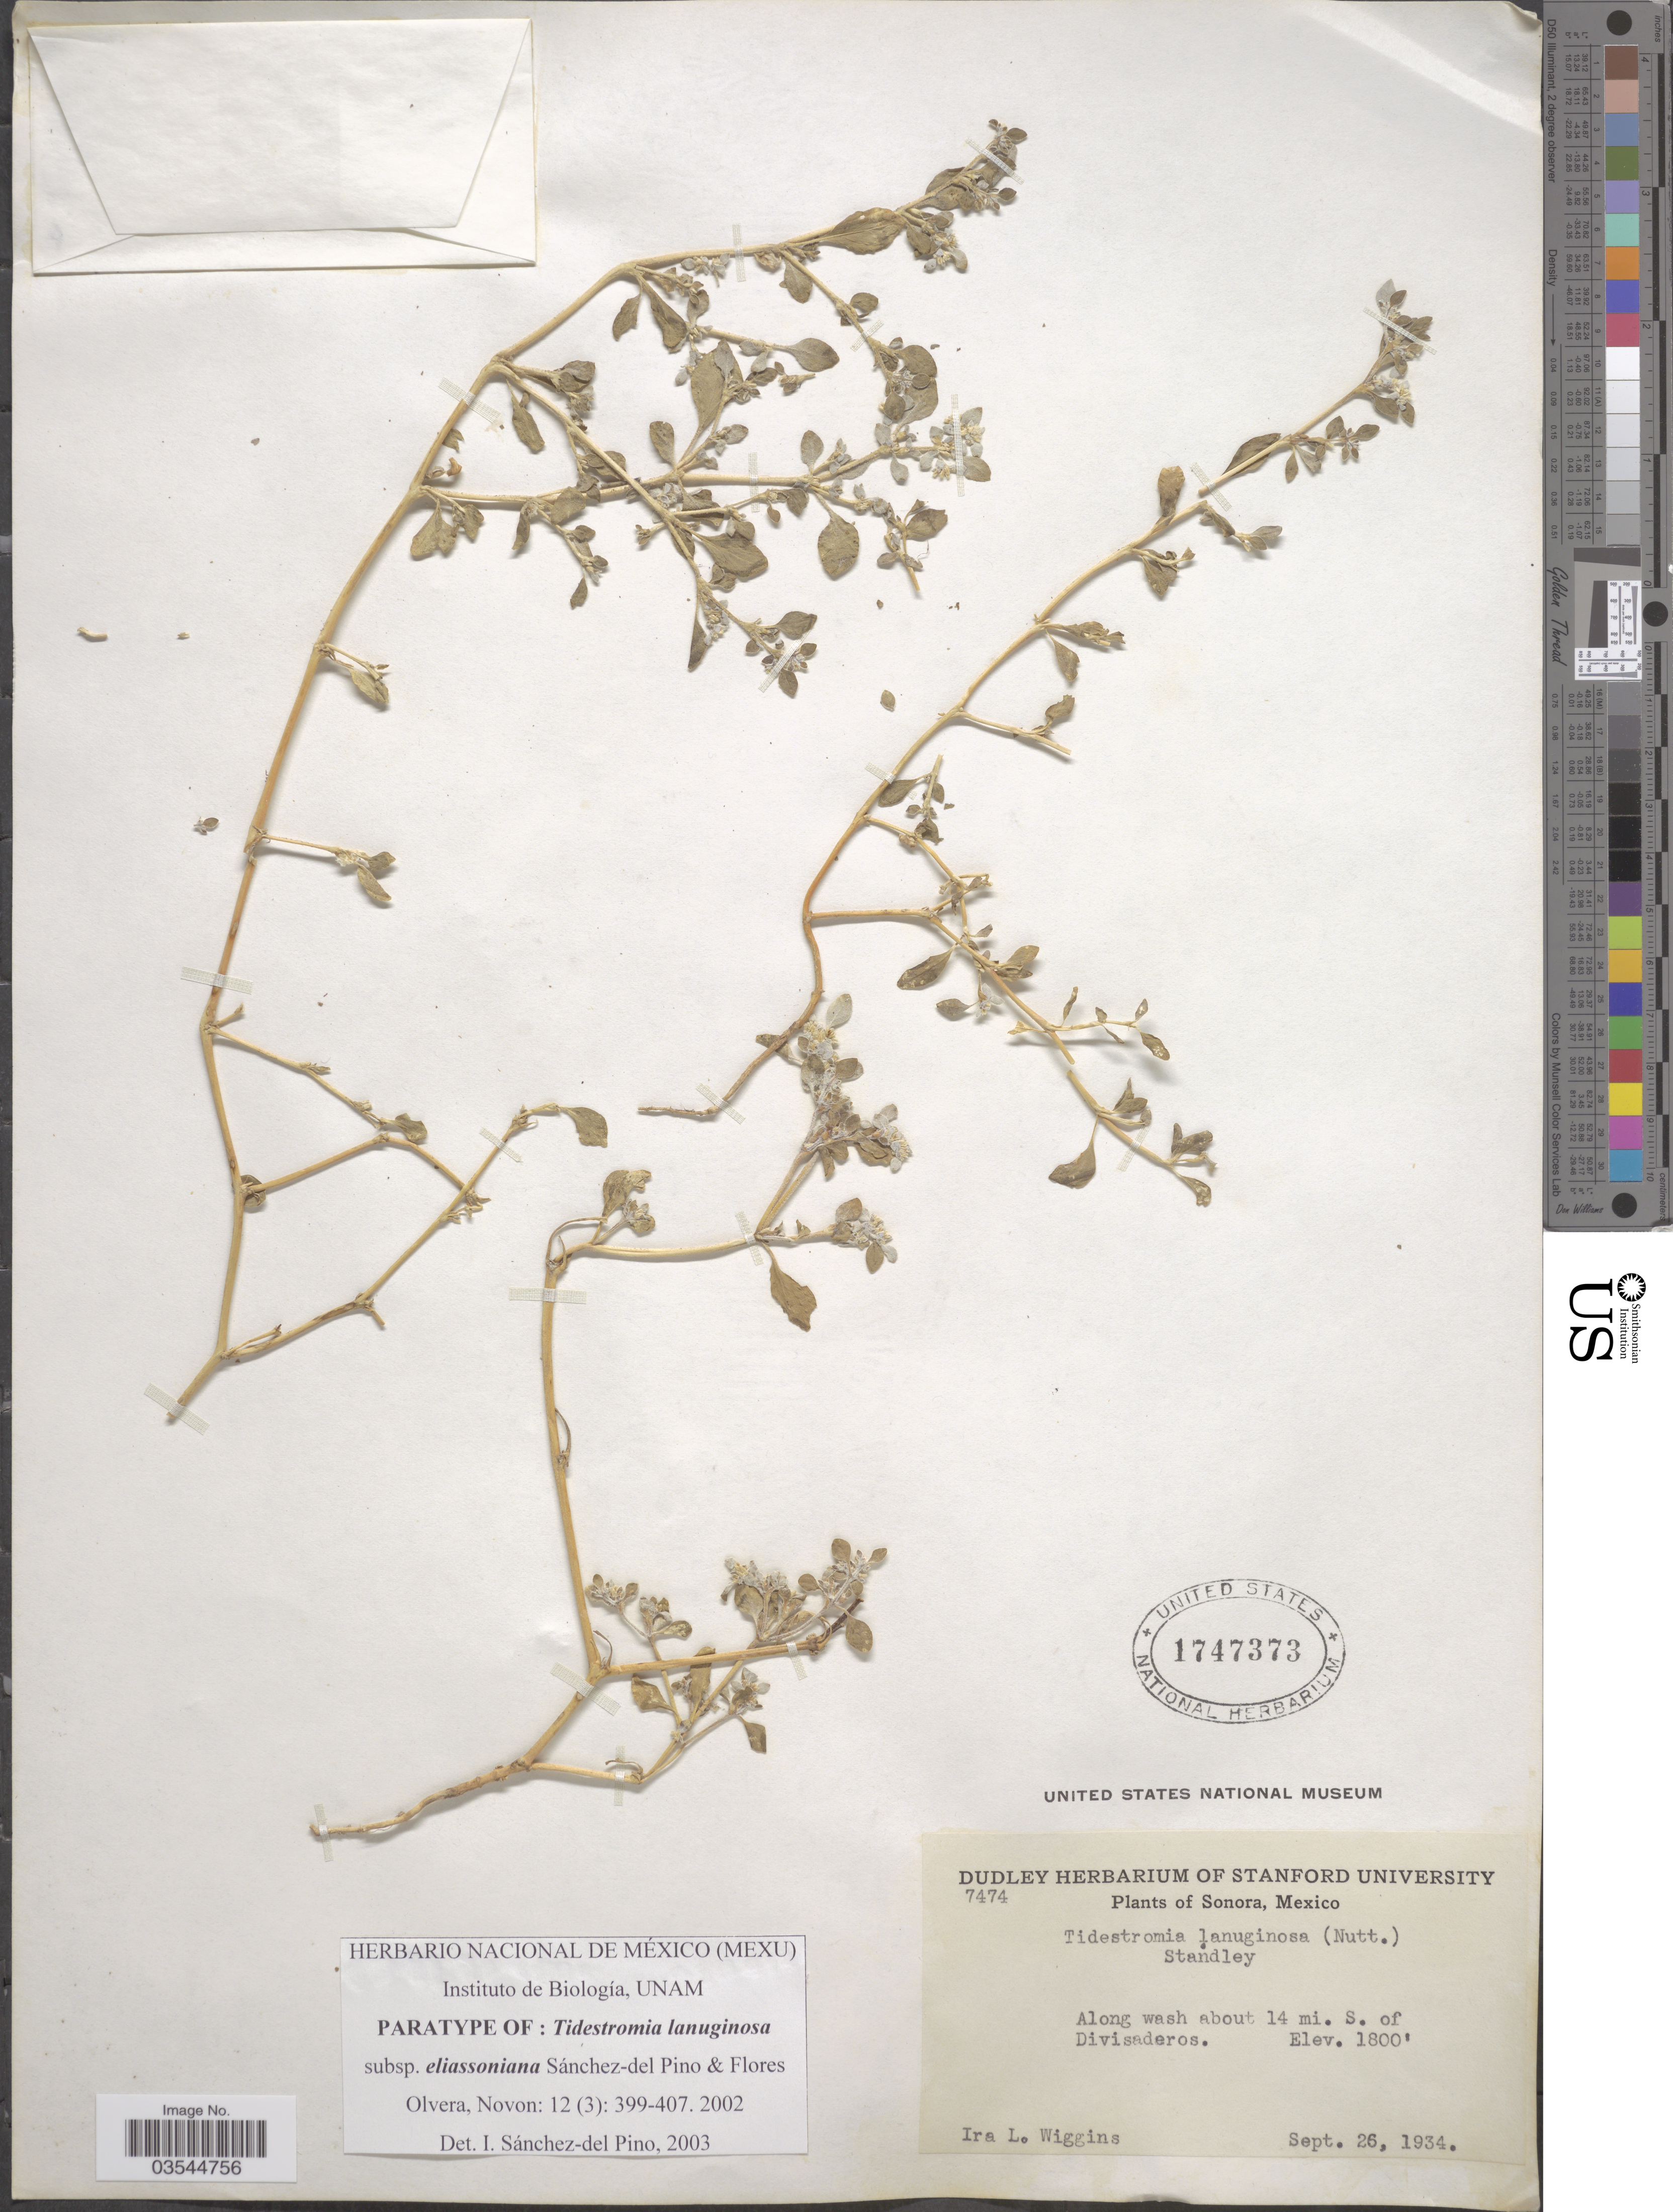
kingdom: Plantae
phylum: Tracheophyta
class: Magnoliopsida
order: Caryophyllales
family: Amaranthaceae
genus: Tidestromia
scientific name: Tidestromia lanuginosa subsp. eliassoniana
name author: Sánch. Pino & Flores Olv.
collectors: I. L. Wiggins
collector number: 7474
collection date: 1934-09-26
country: Mexico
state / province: Sonora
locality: Along wash about 14 mi. S. of Divisaderos.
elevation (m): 549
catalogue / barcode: US 1747373